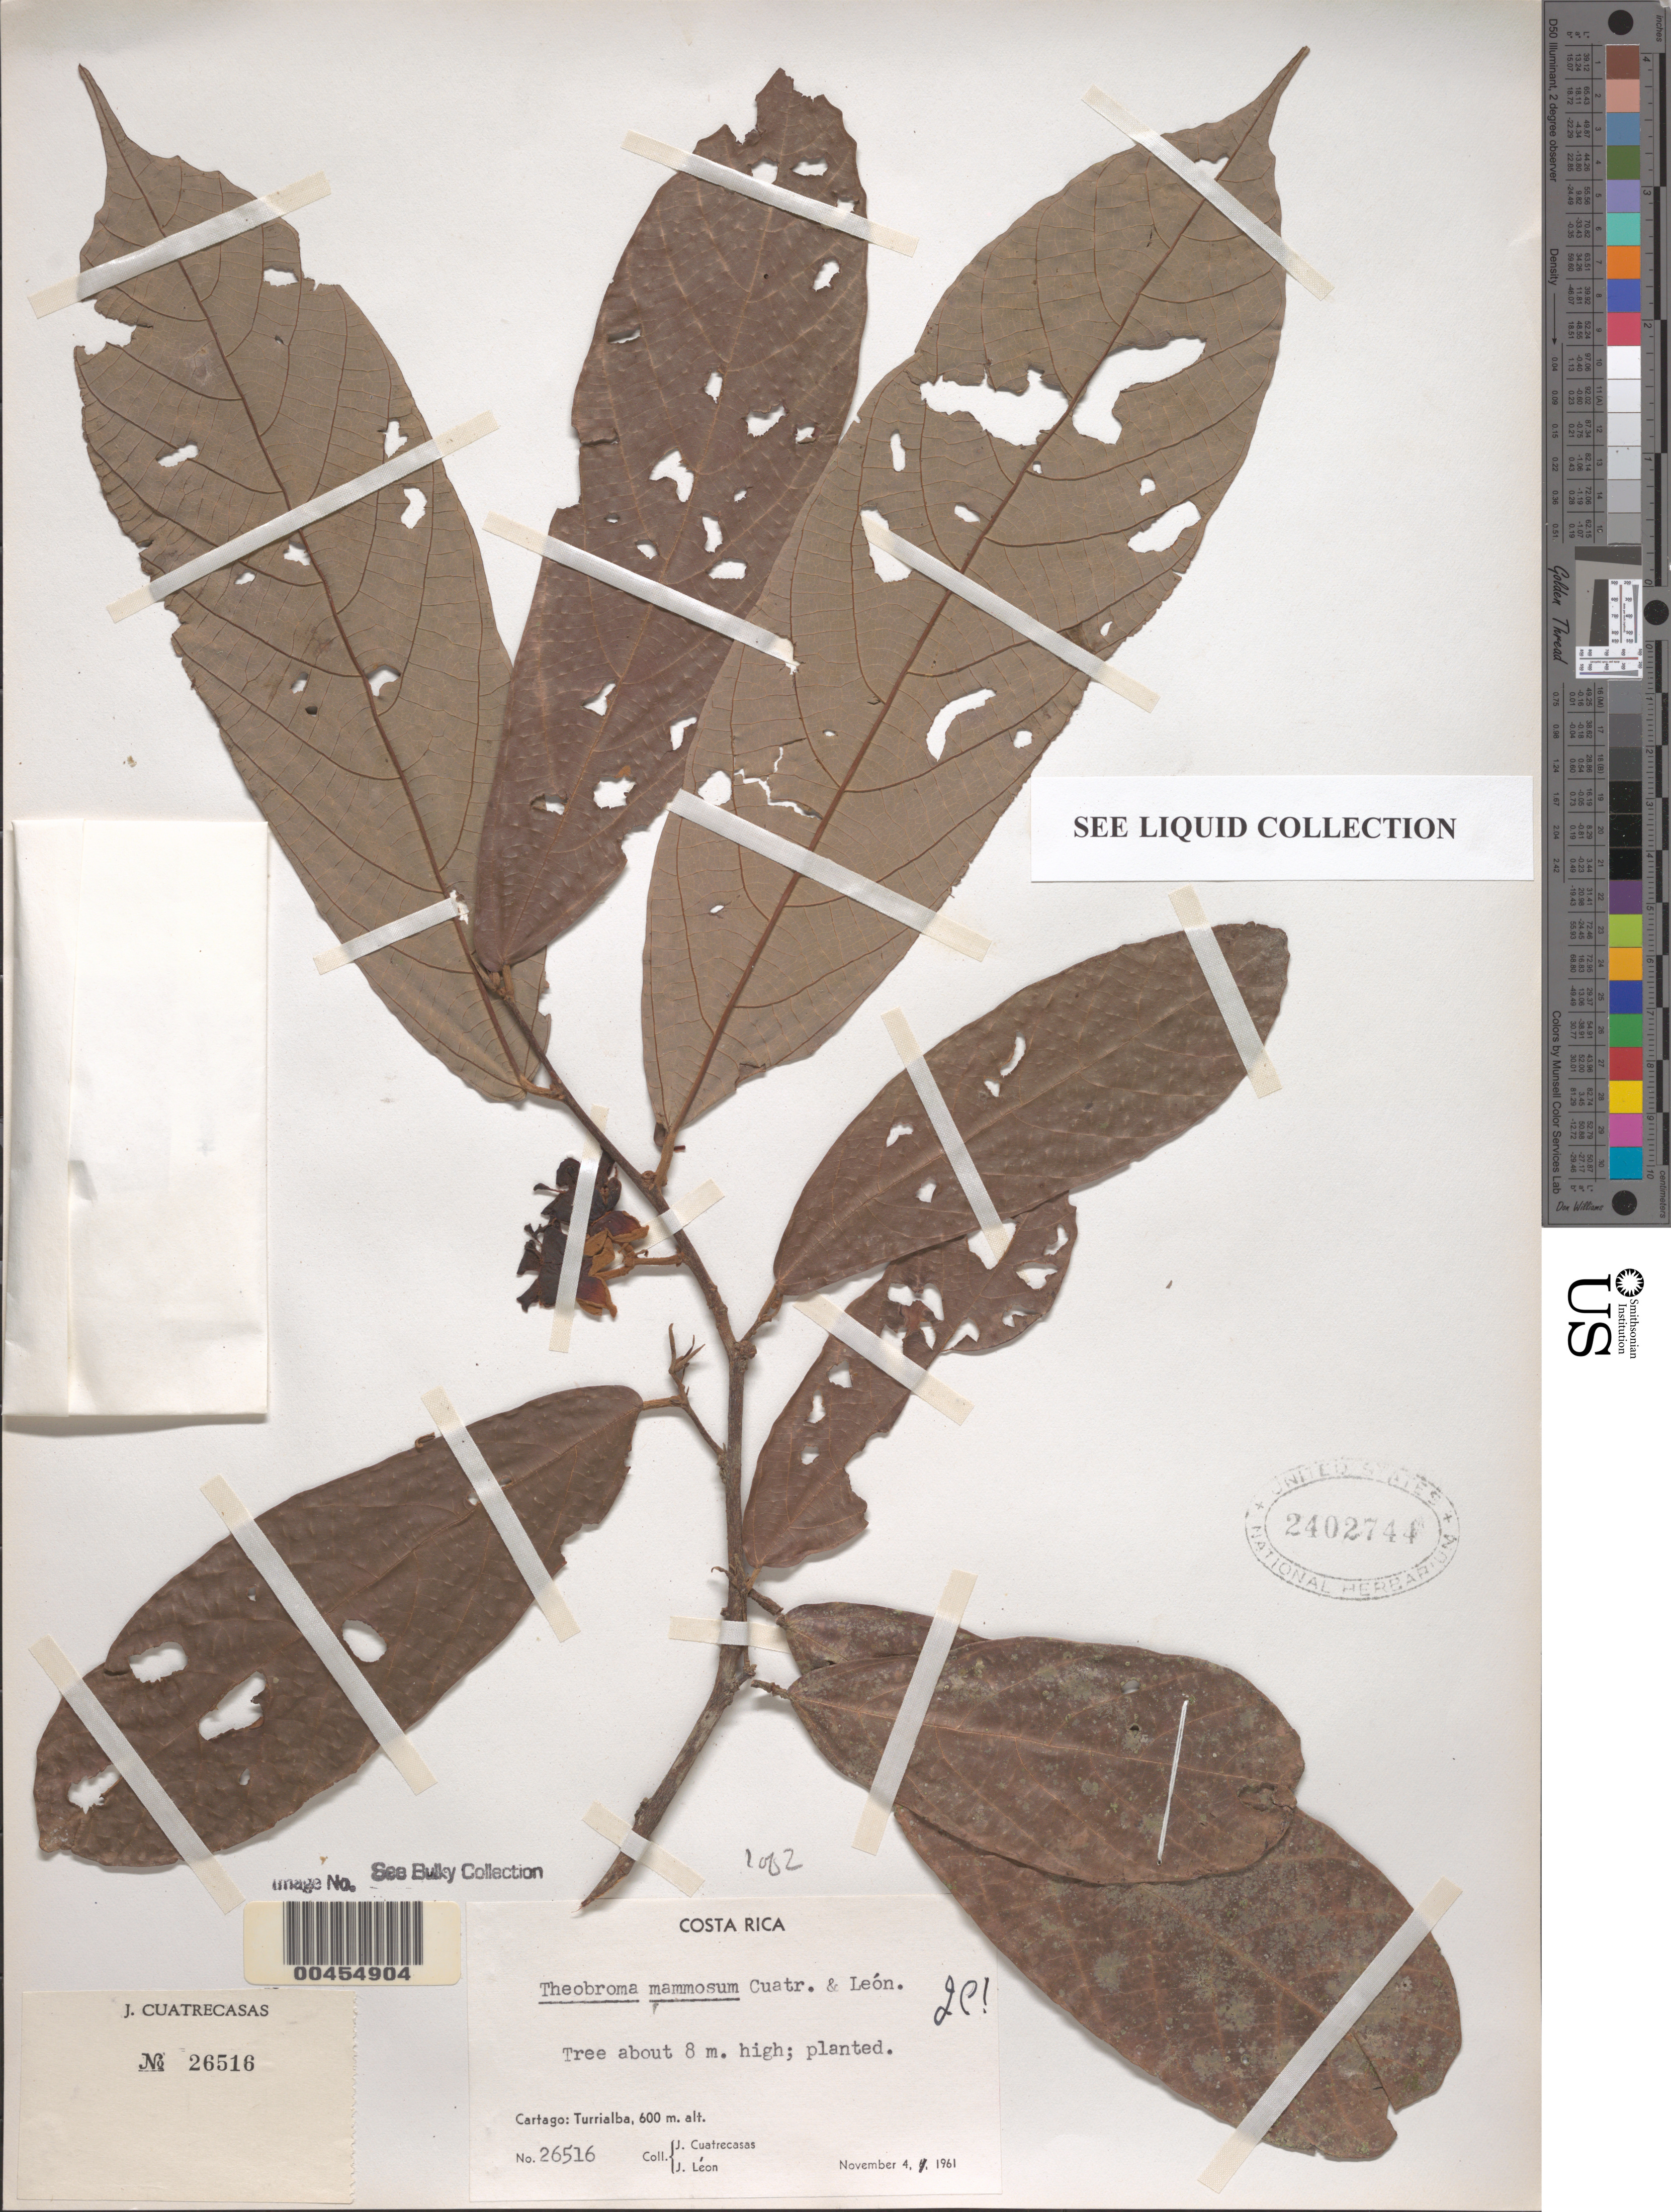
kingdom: Plantae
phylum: Tracheophyta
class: Magnoliopsida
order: Malvales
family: Malvaceae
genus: Theobroma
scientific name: Theobroma angustifolium f. mammosum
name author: (Cuatrec. & J. León) Colli-Silva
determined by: Dorr, L. J., (BOT), Smithsonian Institution - National Museum of Natural History (UNITED STATES)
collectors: J. Cuatrecasas & J. León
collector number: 26516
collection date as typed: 04 Nov 1961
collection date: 1961-11-04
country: Costa Rica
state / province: Cartago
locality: Turrialba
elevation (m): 600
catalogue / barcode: US 2402744